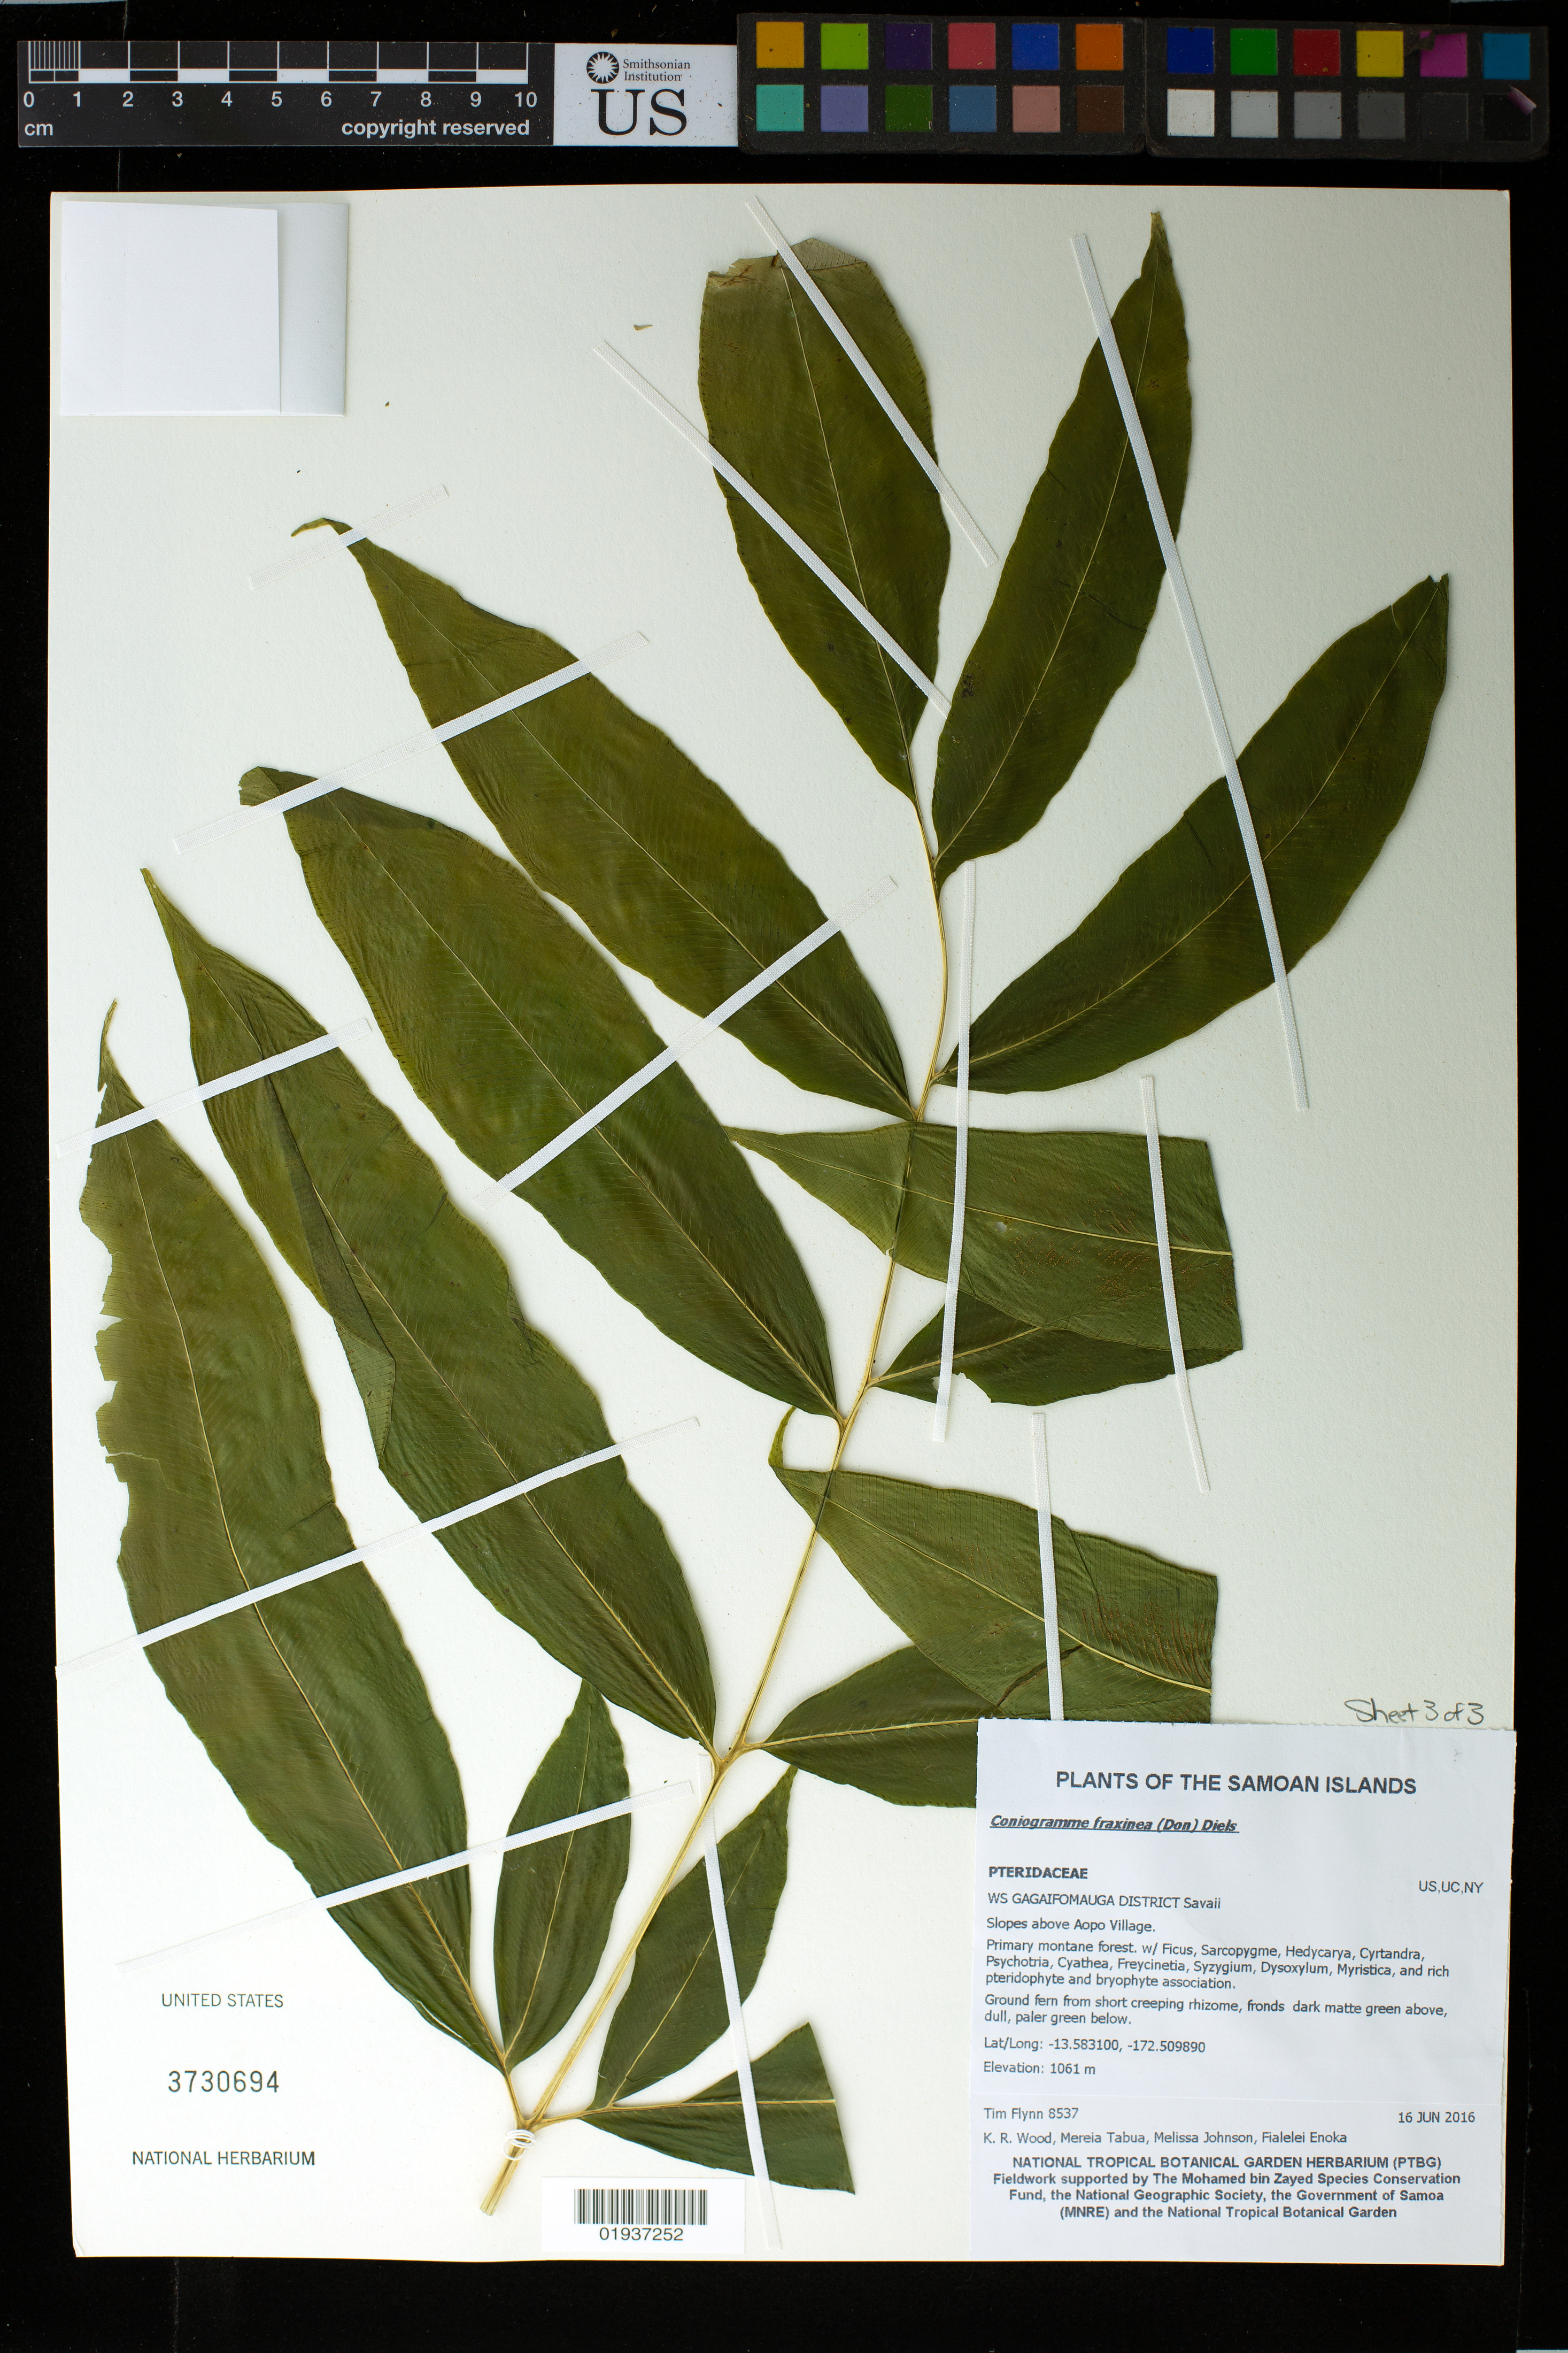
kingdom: Plantae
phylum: Tracheophyta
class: Polypodiopsida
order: Polypodiales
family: Pteridaceae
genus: Coniogramme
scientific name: Coniogramme fraxinea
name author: (D. Don) Diels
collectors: K. R. Wood, T. W. Flynn, M. Tabua, M. Johnson & F. Enoka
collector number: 8537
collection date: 2016-06-16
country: Samoa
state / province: Gagaifomauga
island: Savai'i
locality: Savaii, Slopes above Aopo Village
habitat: Primary montane forest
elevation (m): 1061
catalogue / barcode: US 3730694